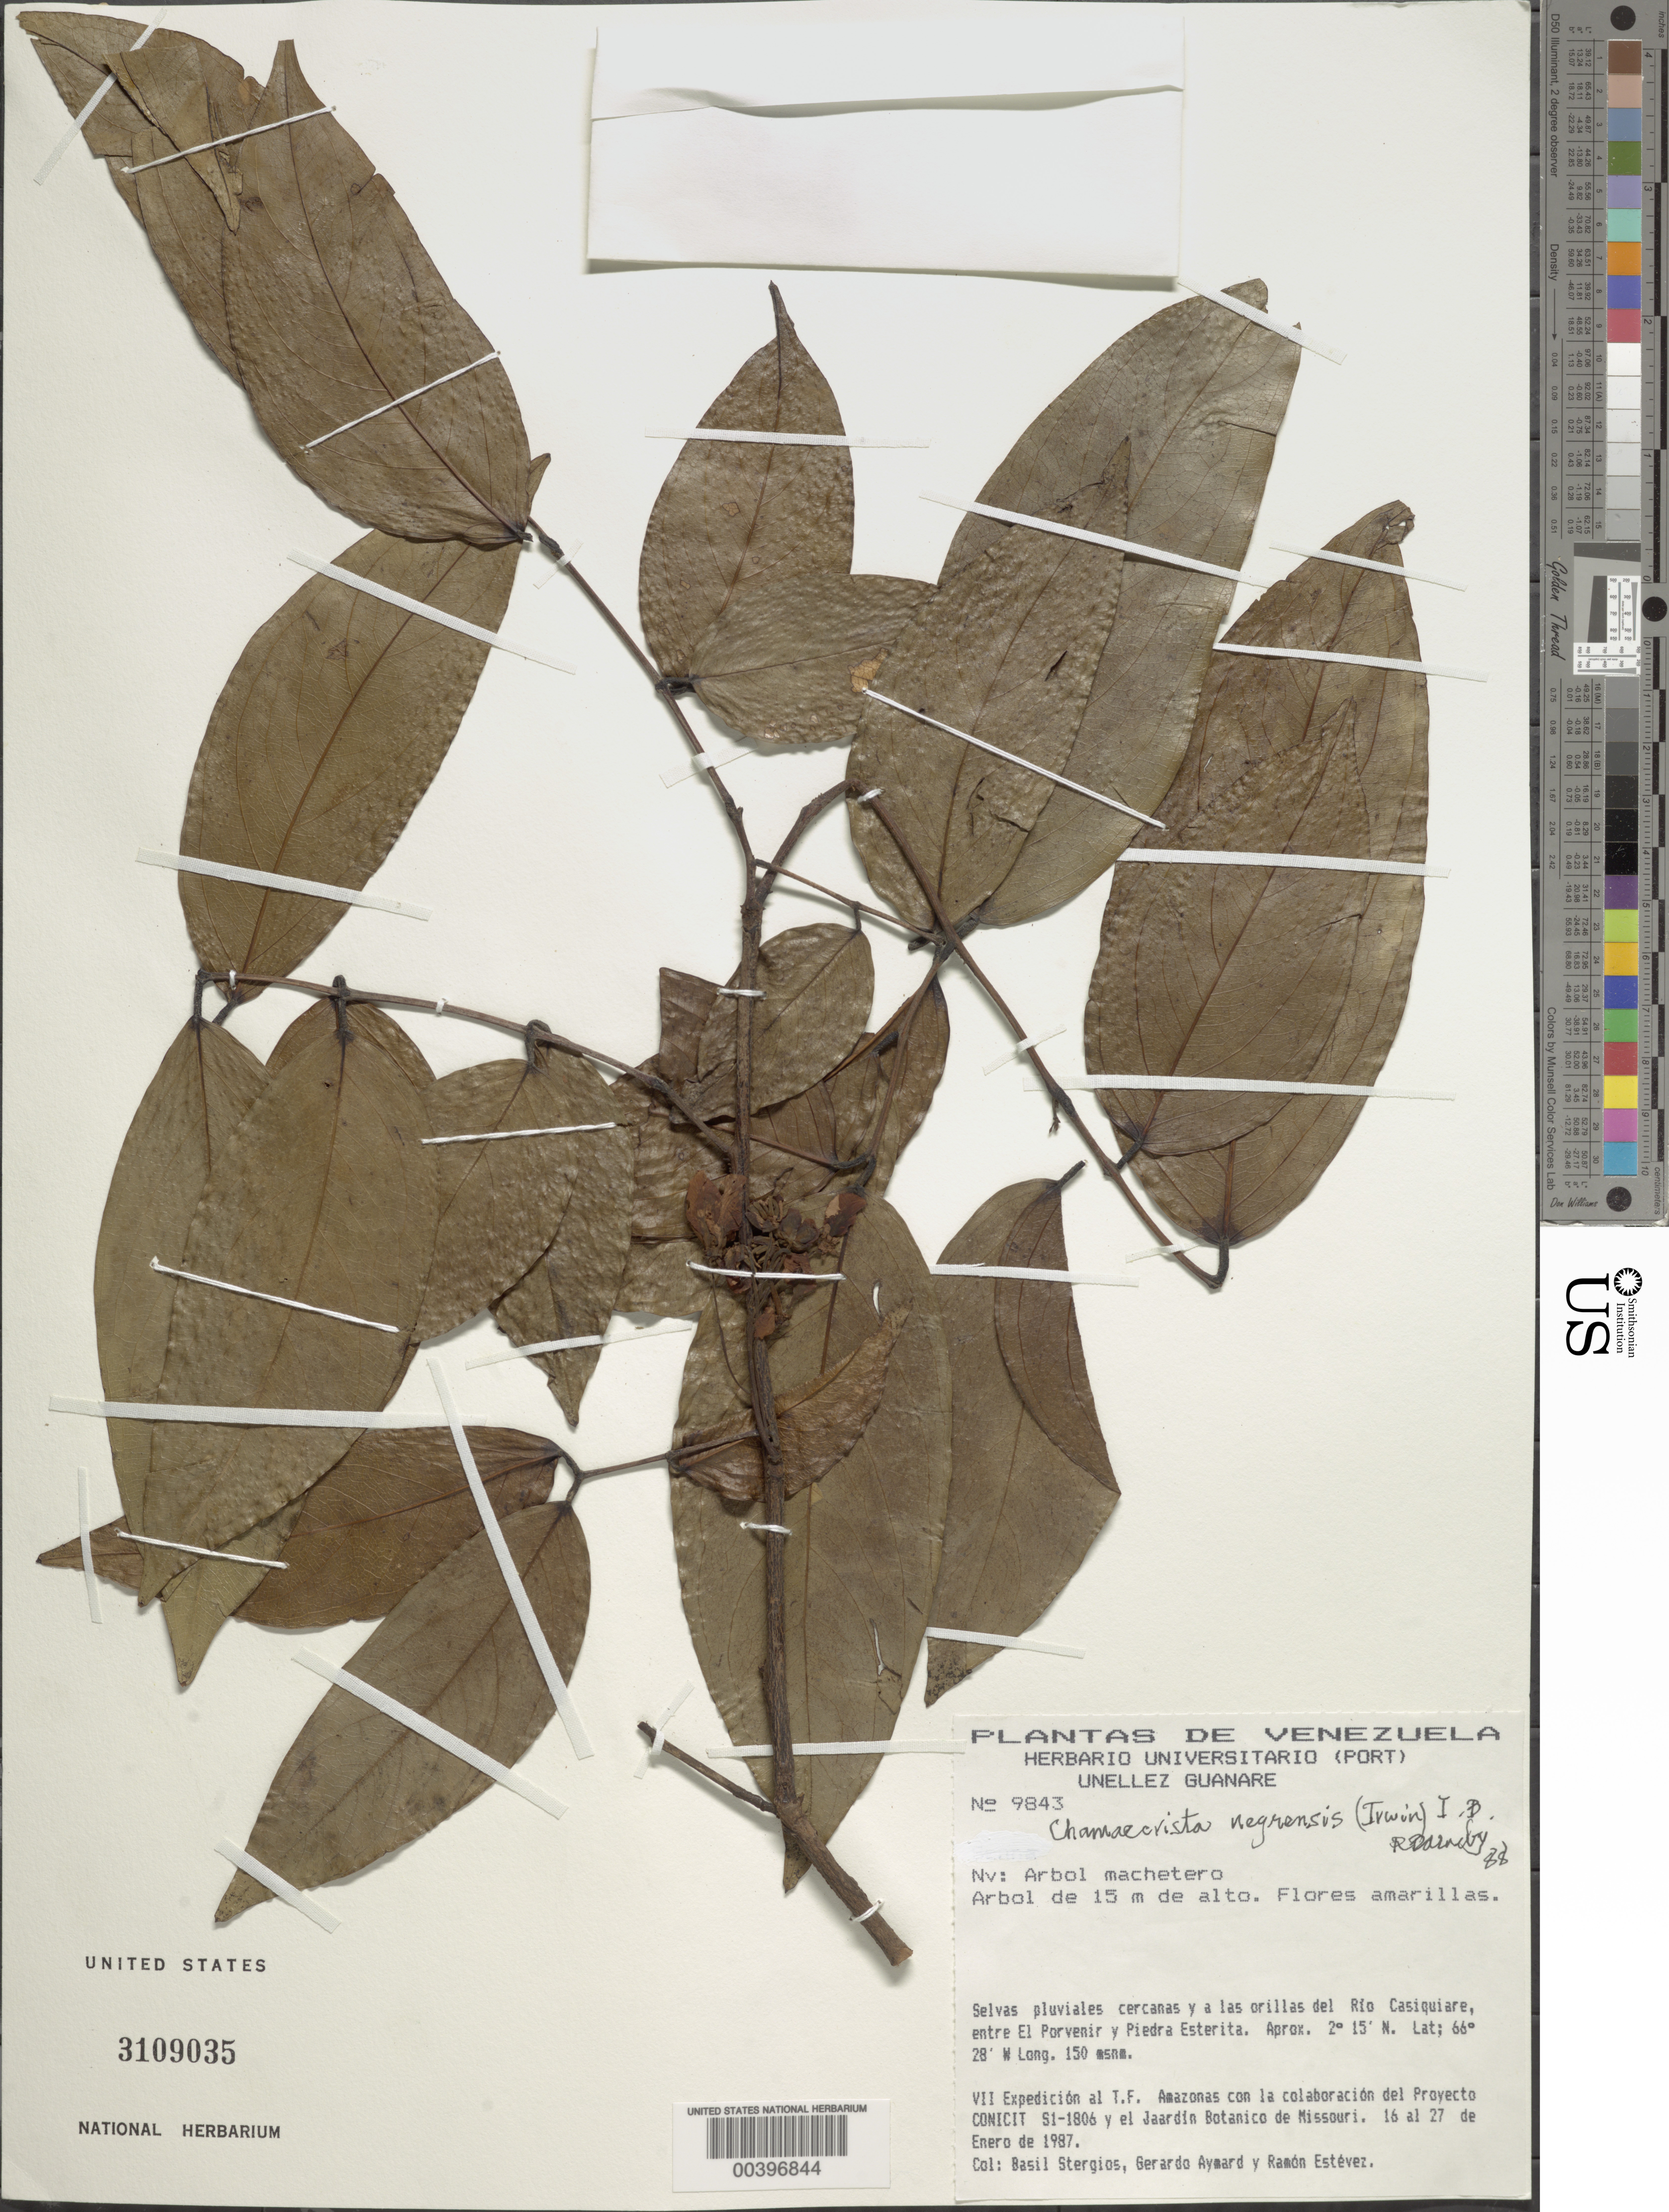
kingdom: Plantae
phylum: Tracheophyta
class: Magnoliopsida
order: Fabales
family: Fabaceae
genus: Chamaecrista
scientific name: Chamaecrista negrensis var. negrensis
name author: (H.S. Irwin) H.S. Irwin & Barneby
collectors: B. G. Stergios, G. A. Aymard & R. Estevez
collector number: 9843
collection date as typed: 16 Jan 1987 to 27 Jan 1987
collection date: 1987-01-16/1987-01-27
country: Venezuela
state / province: Amazonas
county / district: Río Negro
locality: Cercanas y a las orillas del rio Casiquiare, entre el Porvenir y piedra Esterita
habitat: Selvas pluviales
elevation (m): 150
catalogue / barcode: US 3109035